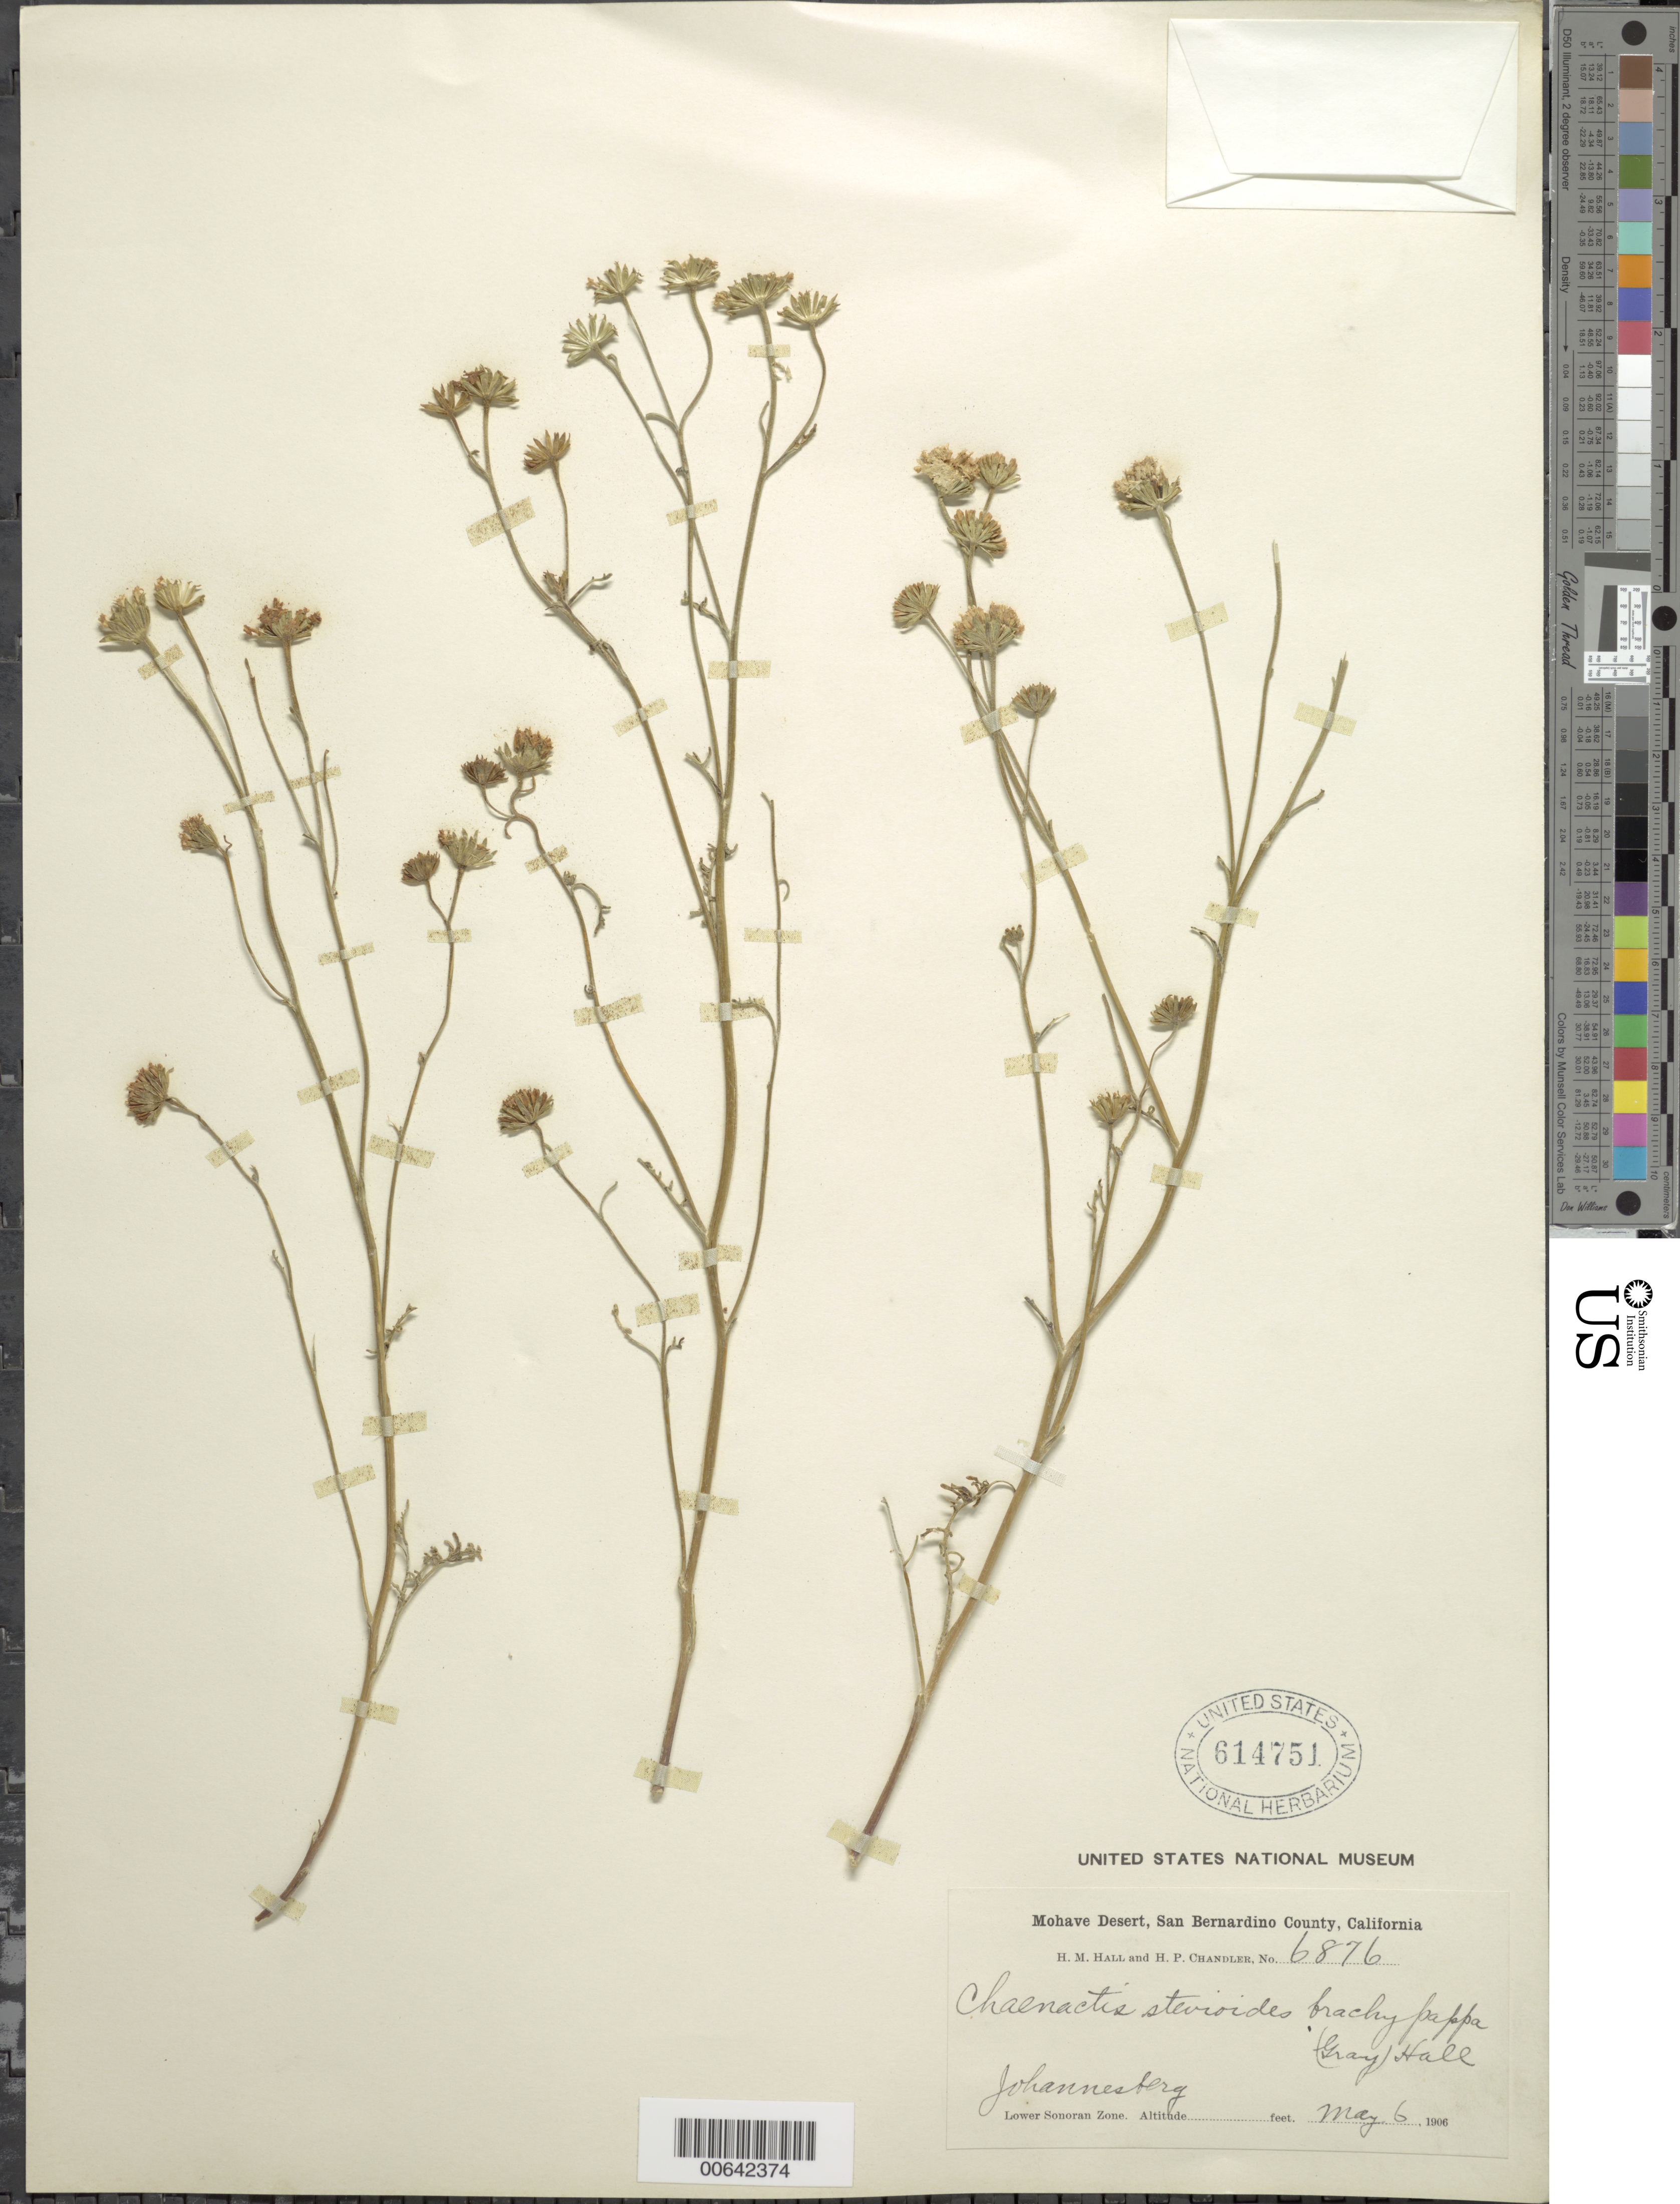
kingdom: Plantae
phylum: Tracheophyta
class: Magnoliopsida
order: Asterales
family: Asteraceae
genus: Chaenactis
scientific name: Chaenactis stevioides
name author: Hook. & Arn.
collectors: H. M. Hall & H. Chandler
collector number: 6876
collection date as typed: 06 May 1906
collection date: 1906-05-06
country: United States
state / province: California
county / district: San Bernardino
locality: Johannesberg, Mohave Desert.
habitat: Lower Sonoran Zone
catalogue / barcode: US 614751